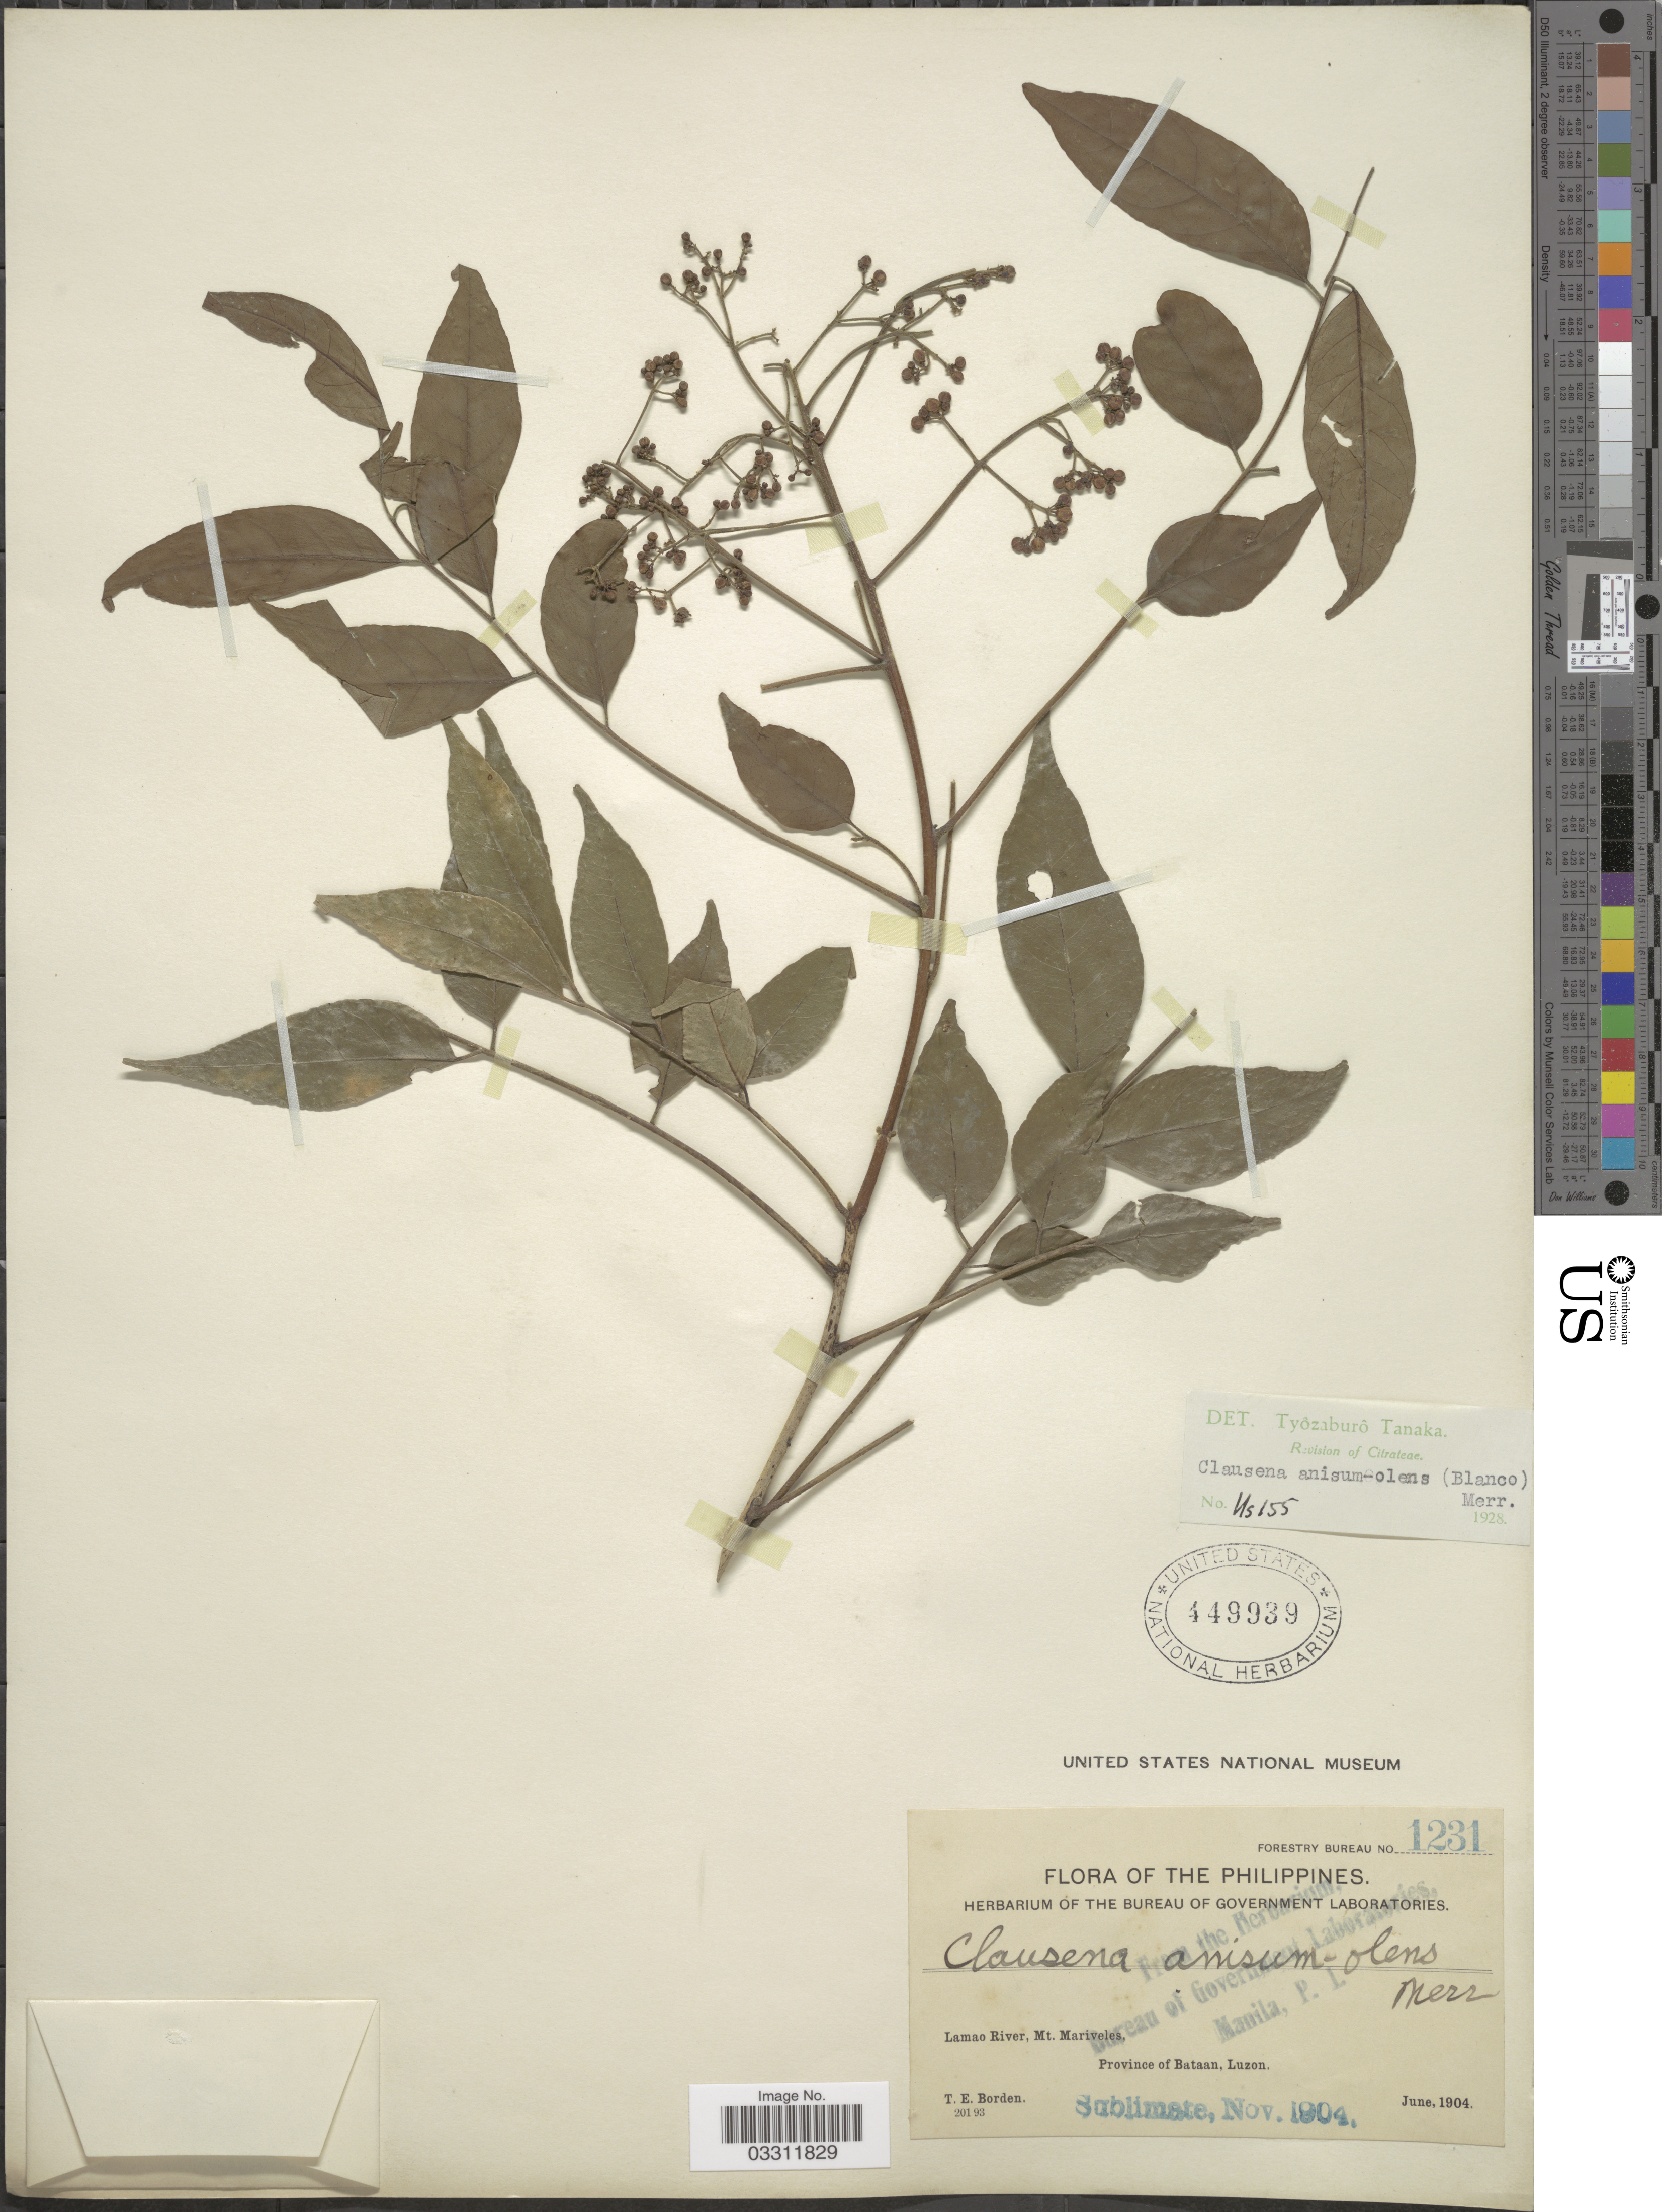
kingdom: Plantae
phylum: Tracheophyta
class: Magnoliopsida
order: Sapindales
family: Rutaceae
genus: Clausena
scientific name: Clausena anisum-olens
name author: (Blume) Merr.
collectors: T. E. Borden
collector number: Forestry Bureau 1231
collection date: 1904-06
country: Philippines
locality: Lamao River, Mt. Mariveles, Province of Bataan, Luzon.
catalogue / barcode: US 449939